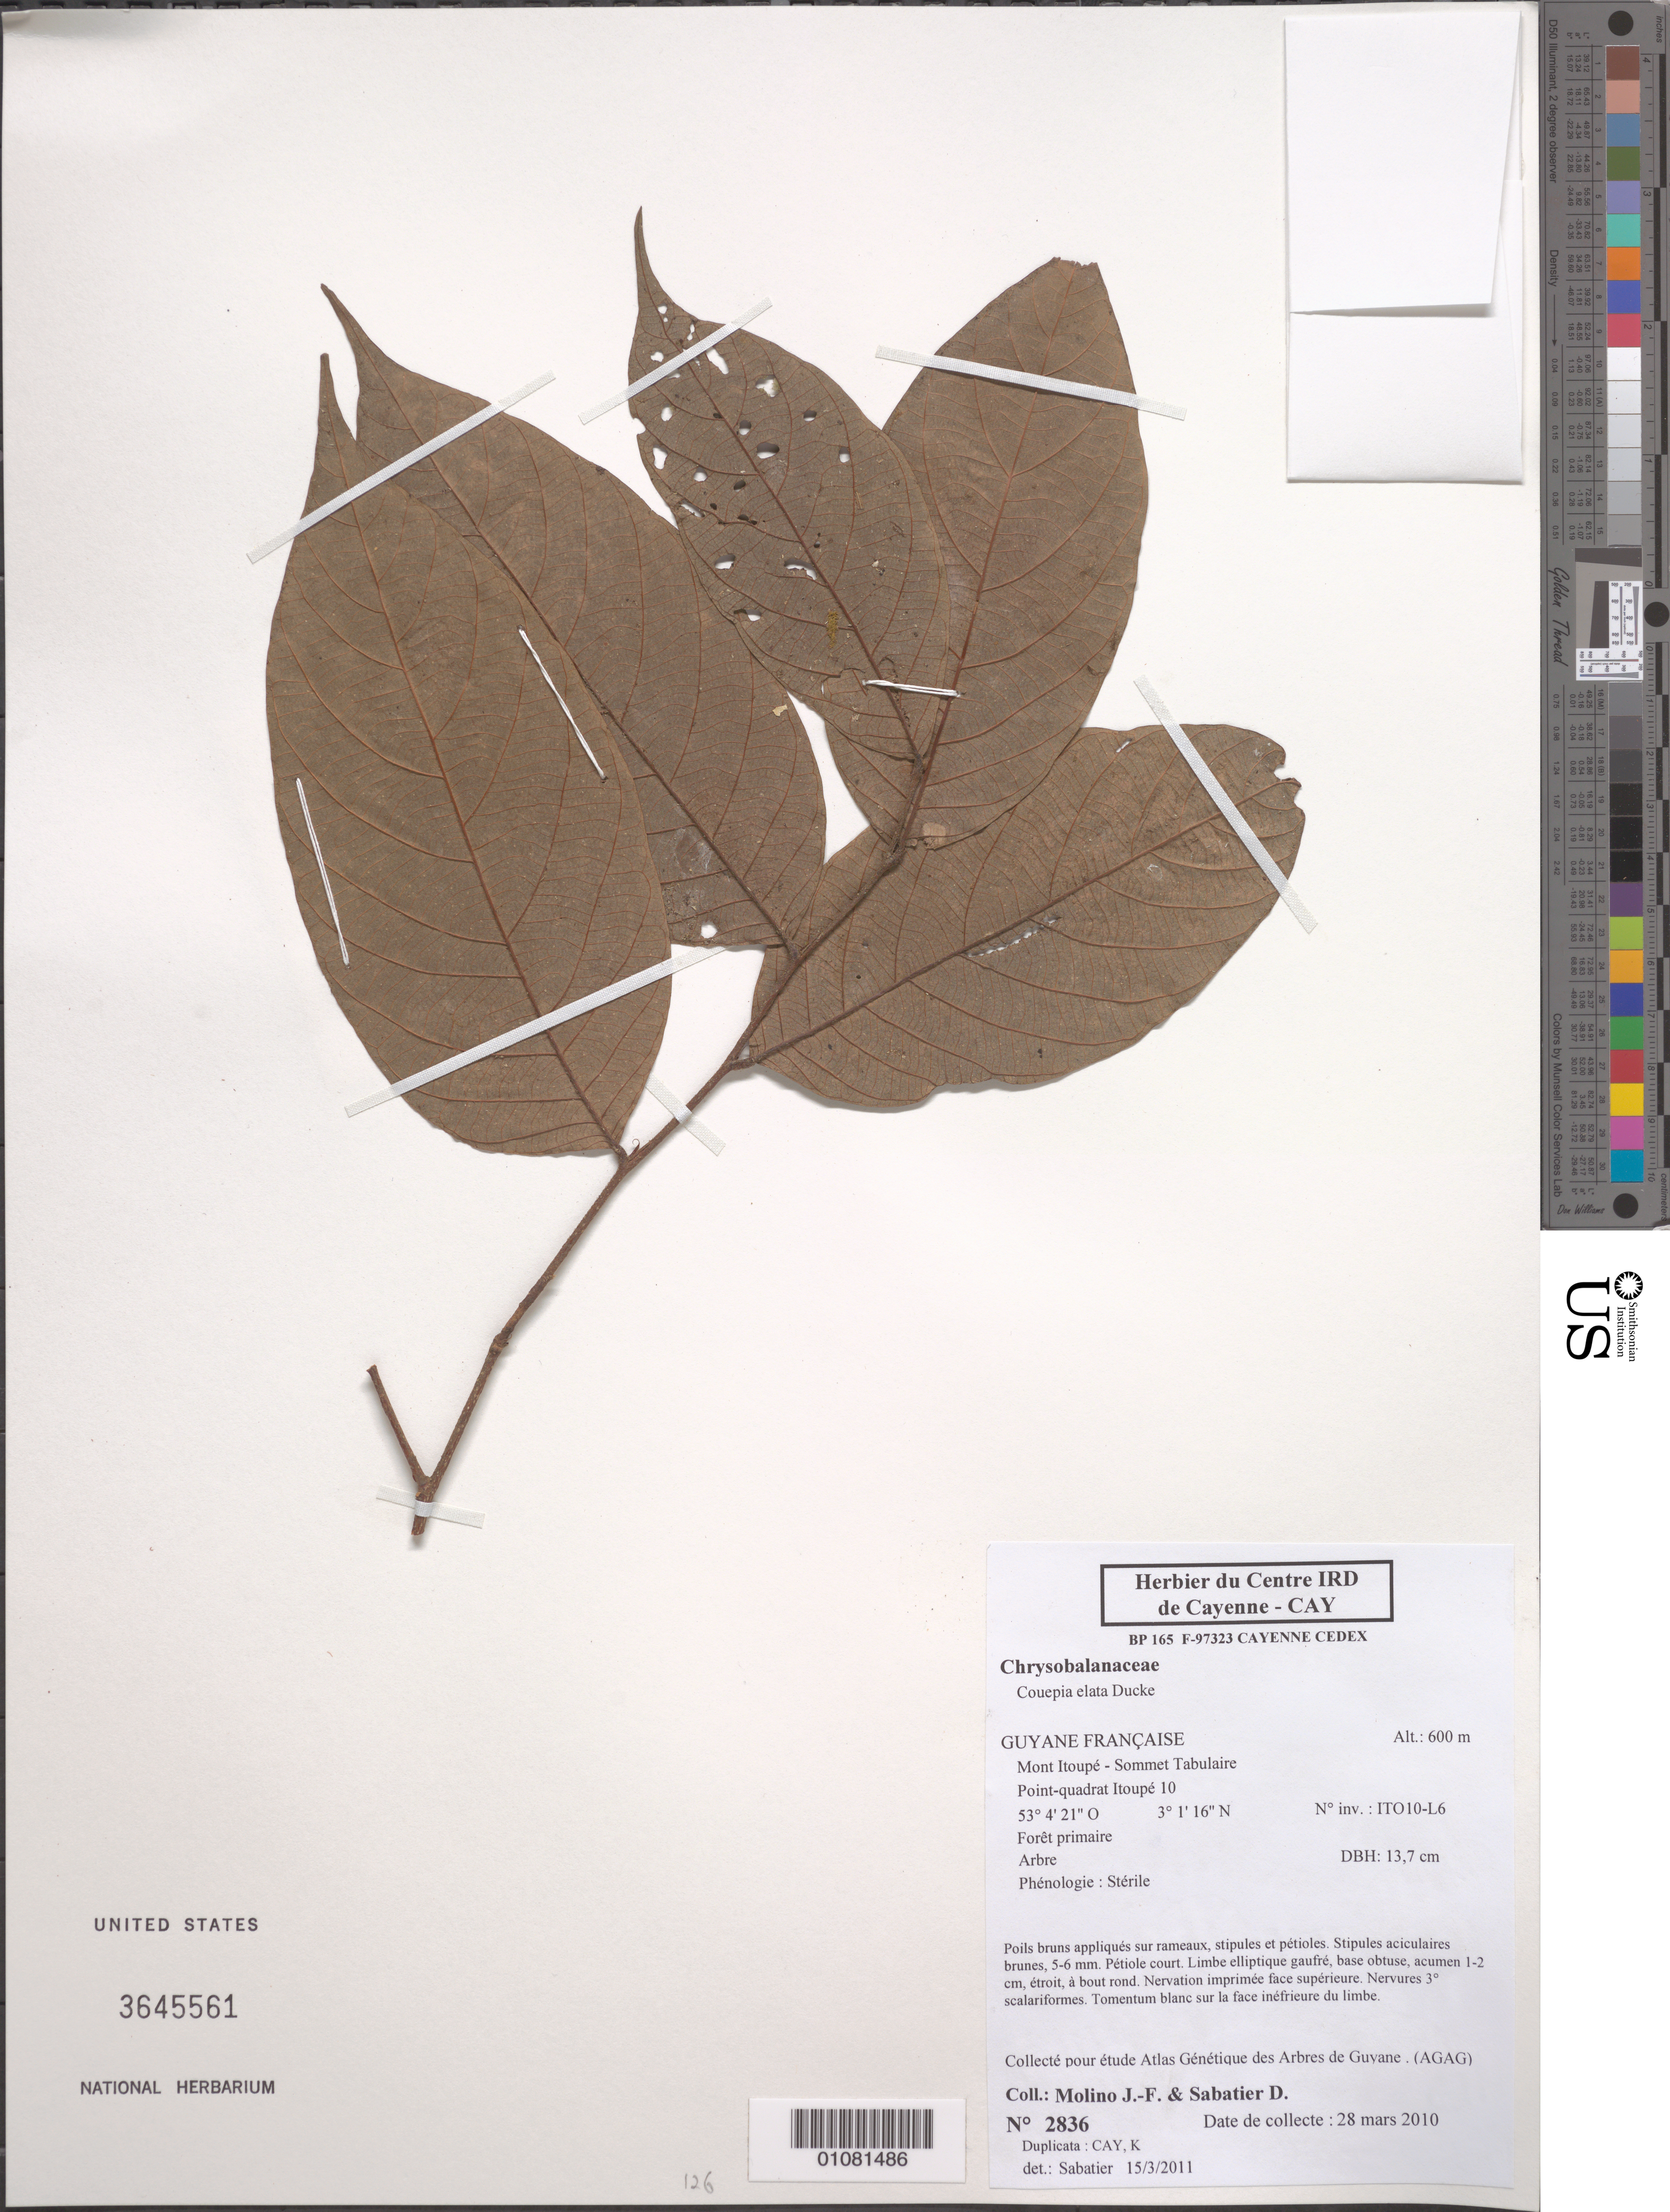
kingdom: Plantae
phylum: Tracheophyta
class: Magnoliopsida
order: Malpighiales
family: Chrysobalanaceae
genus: Gaulettia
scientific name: Gaulettia elata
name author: (Ducke) Sothers & Prance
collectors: J. Molino & D. Sabatier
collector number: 2836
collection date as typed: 28-Mar-10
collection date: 1910-03-28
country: French Guiana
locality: Mont Itoupé - Sommet Tabulaire, point-quadrat Itoupé 10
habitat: Foret primaire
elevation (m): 600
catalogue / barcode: US 3645561